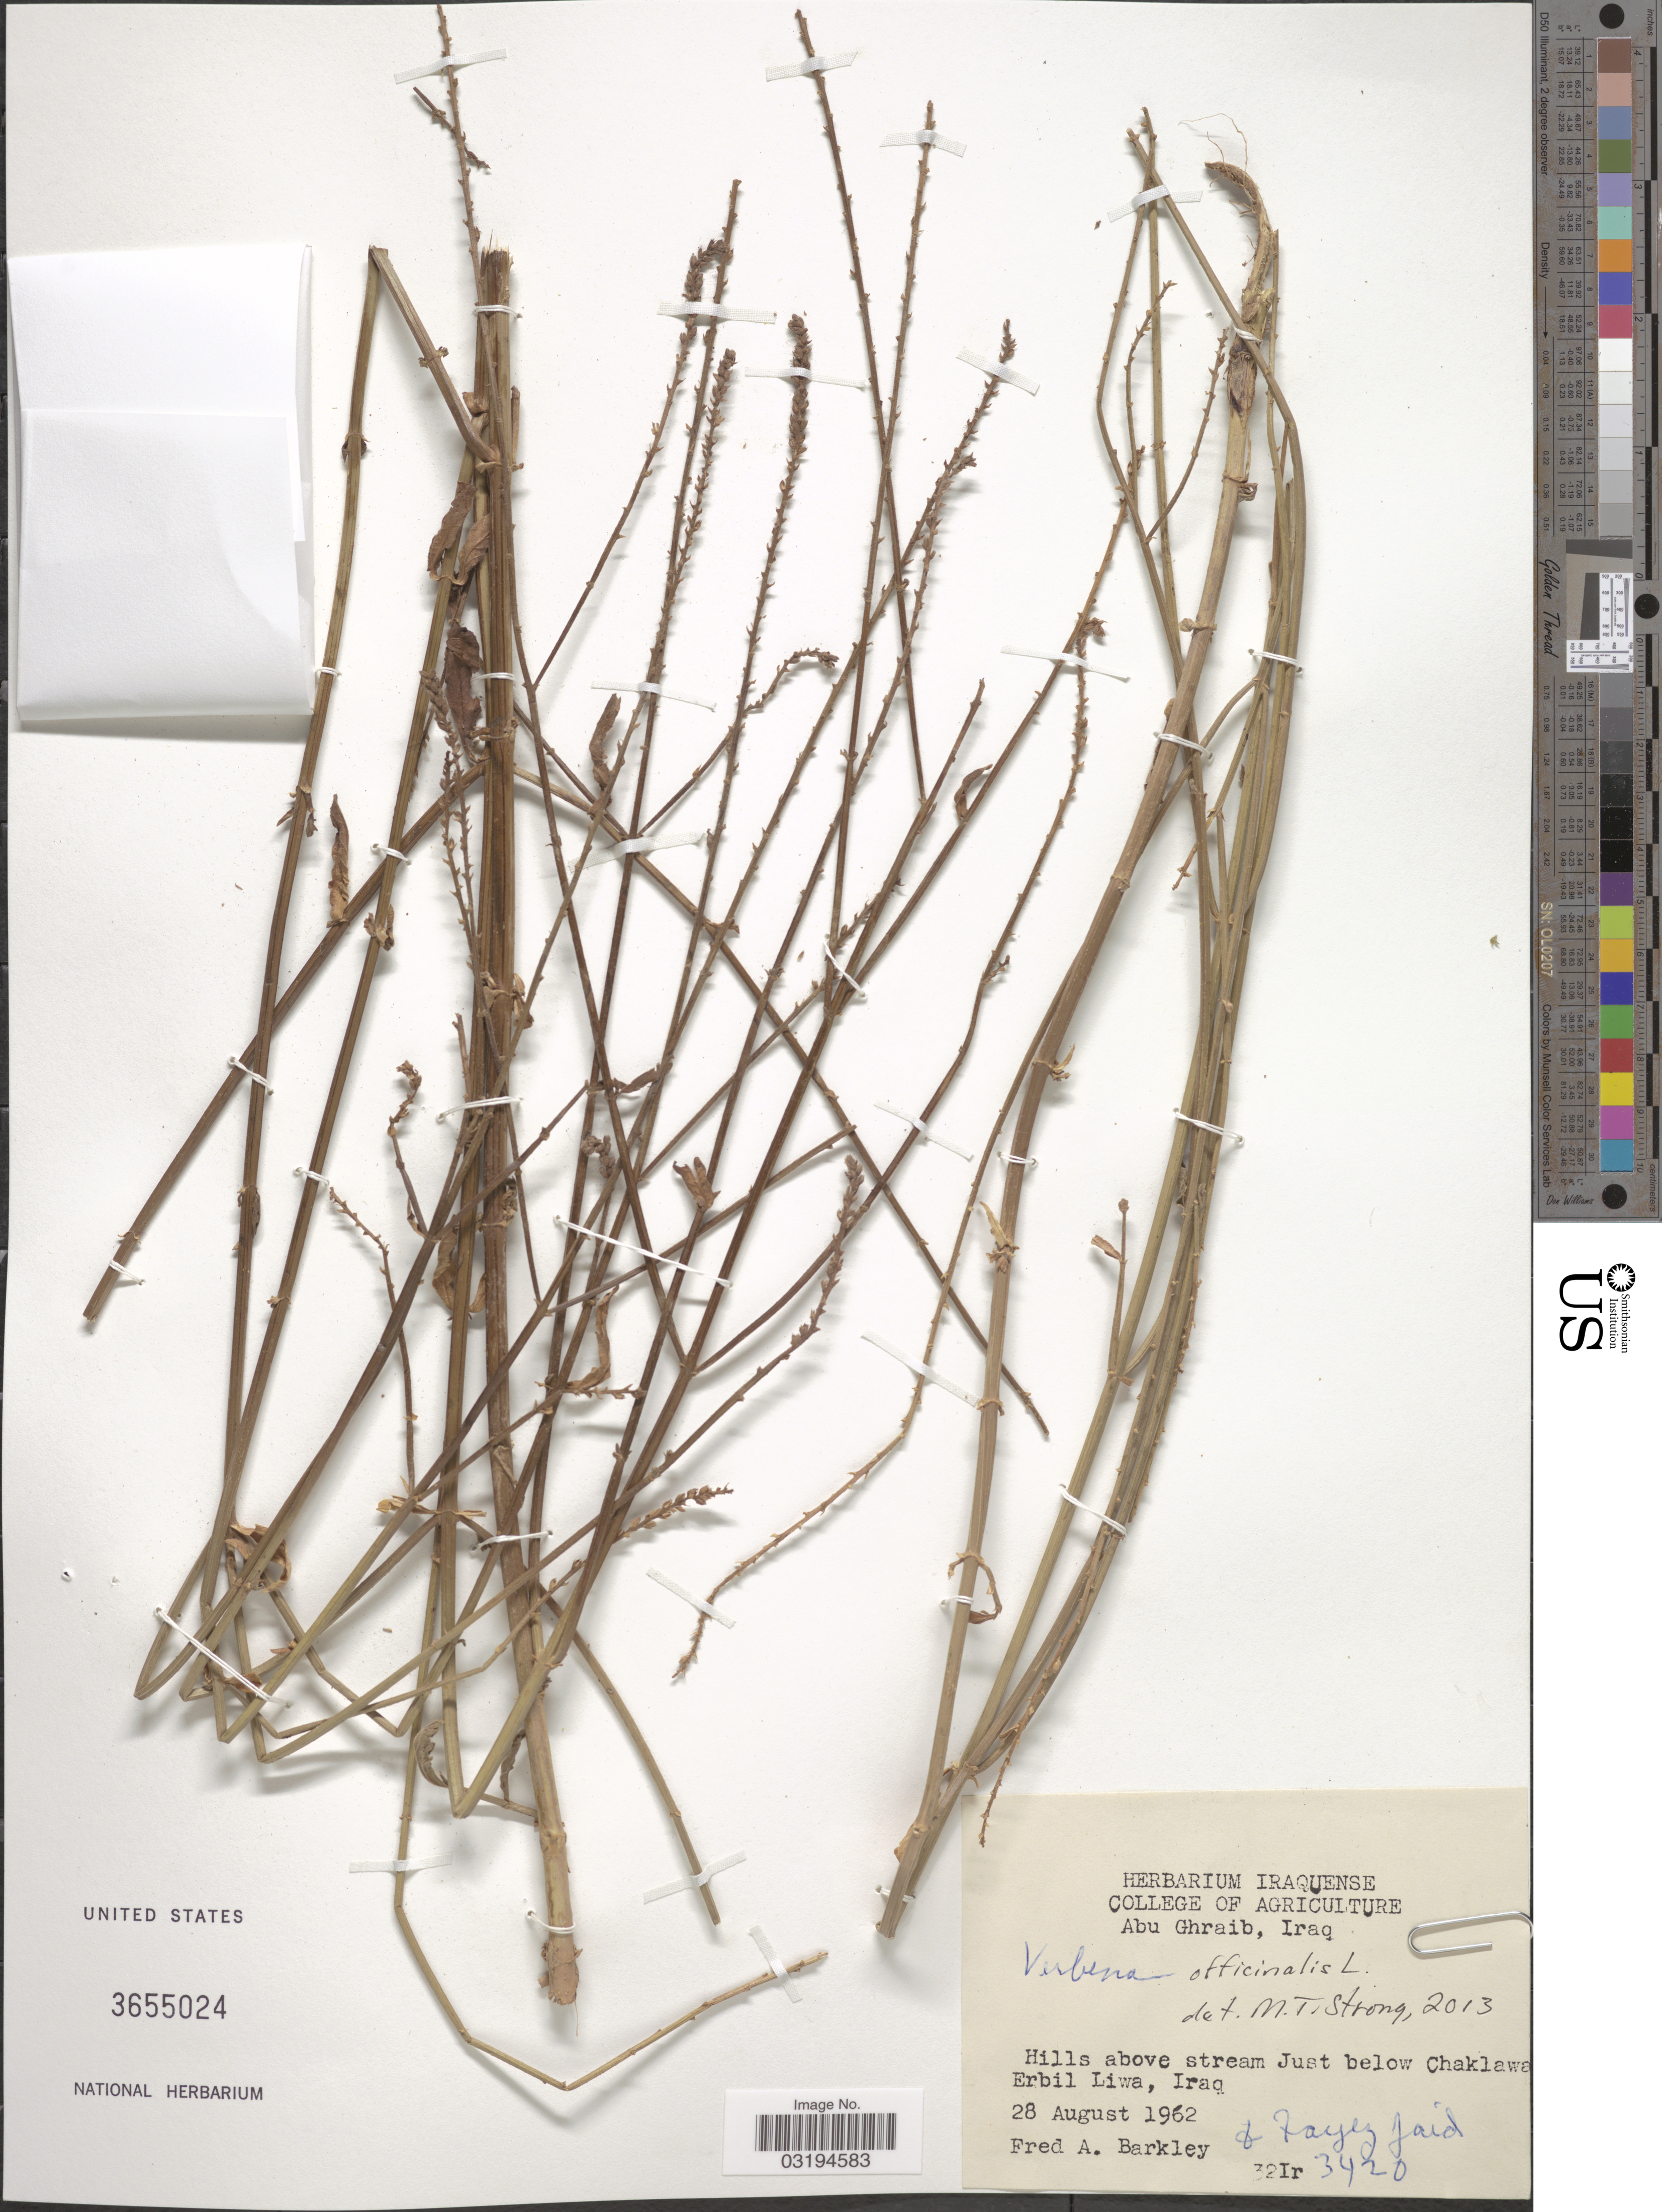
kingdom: Plantae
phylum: Tracheophyta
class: Magnoliopsida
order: Lamiales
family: Verbenaceae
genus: Verbena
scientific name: Verbena officinalis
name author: L.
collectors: F. A. Barkley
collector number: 32Ir3420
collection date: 1962-08-28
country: Iraq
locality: Hills above stream Just below Chaklawa, Erbil Liwa.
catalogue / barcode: US 3655024